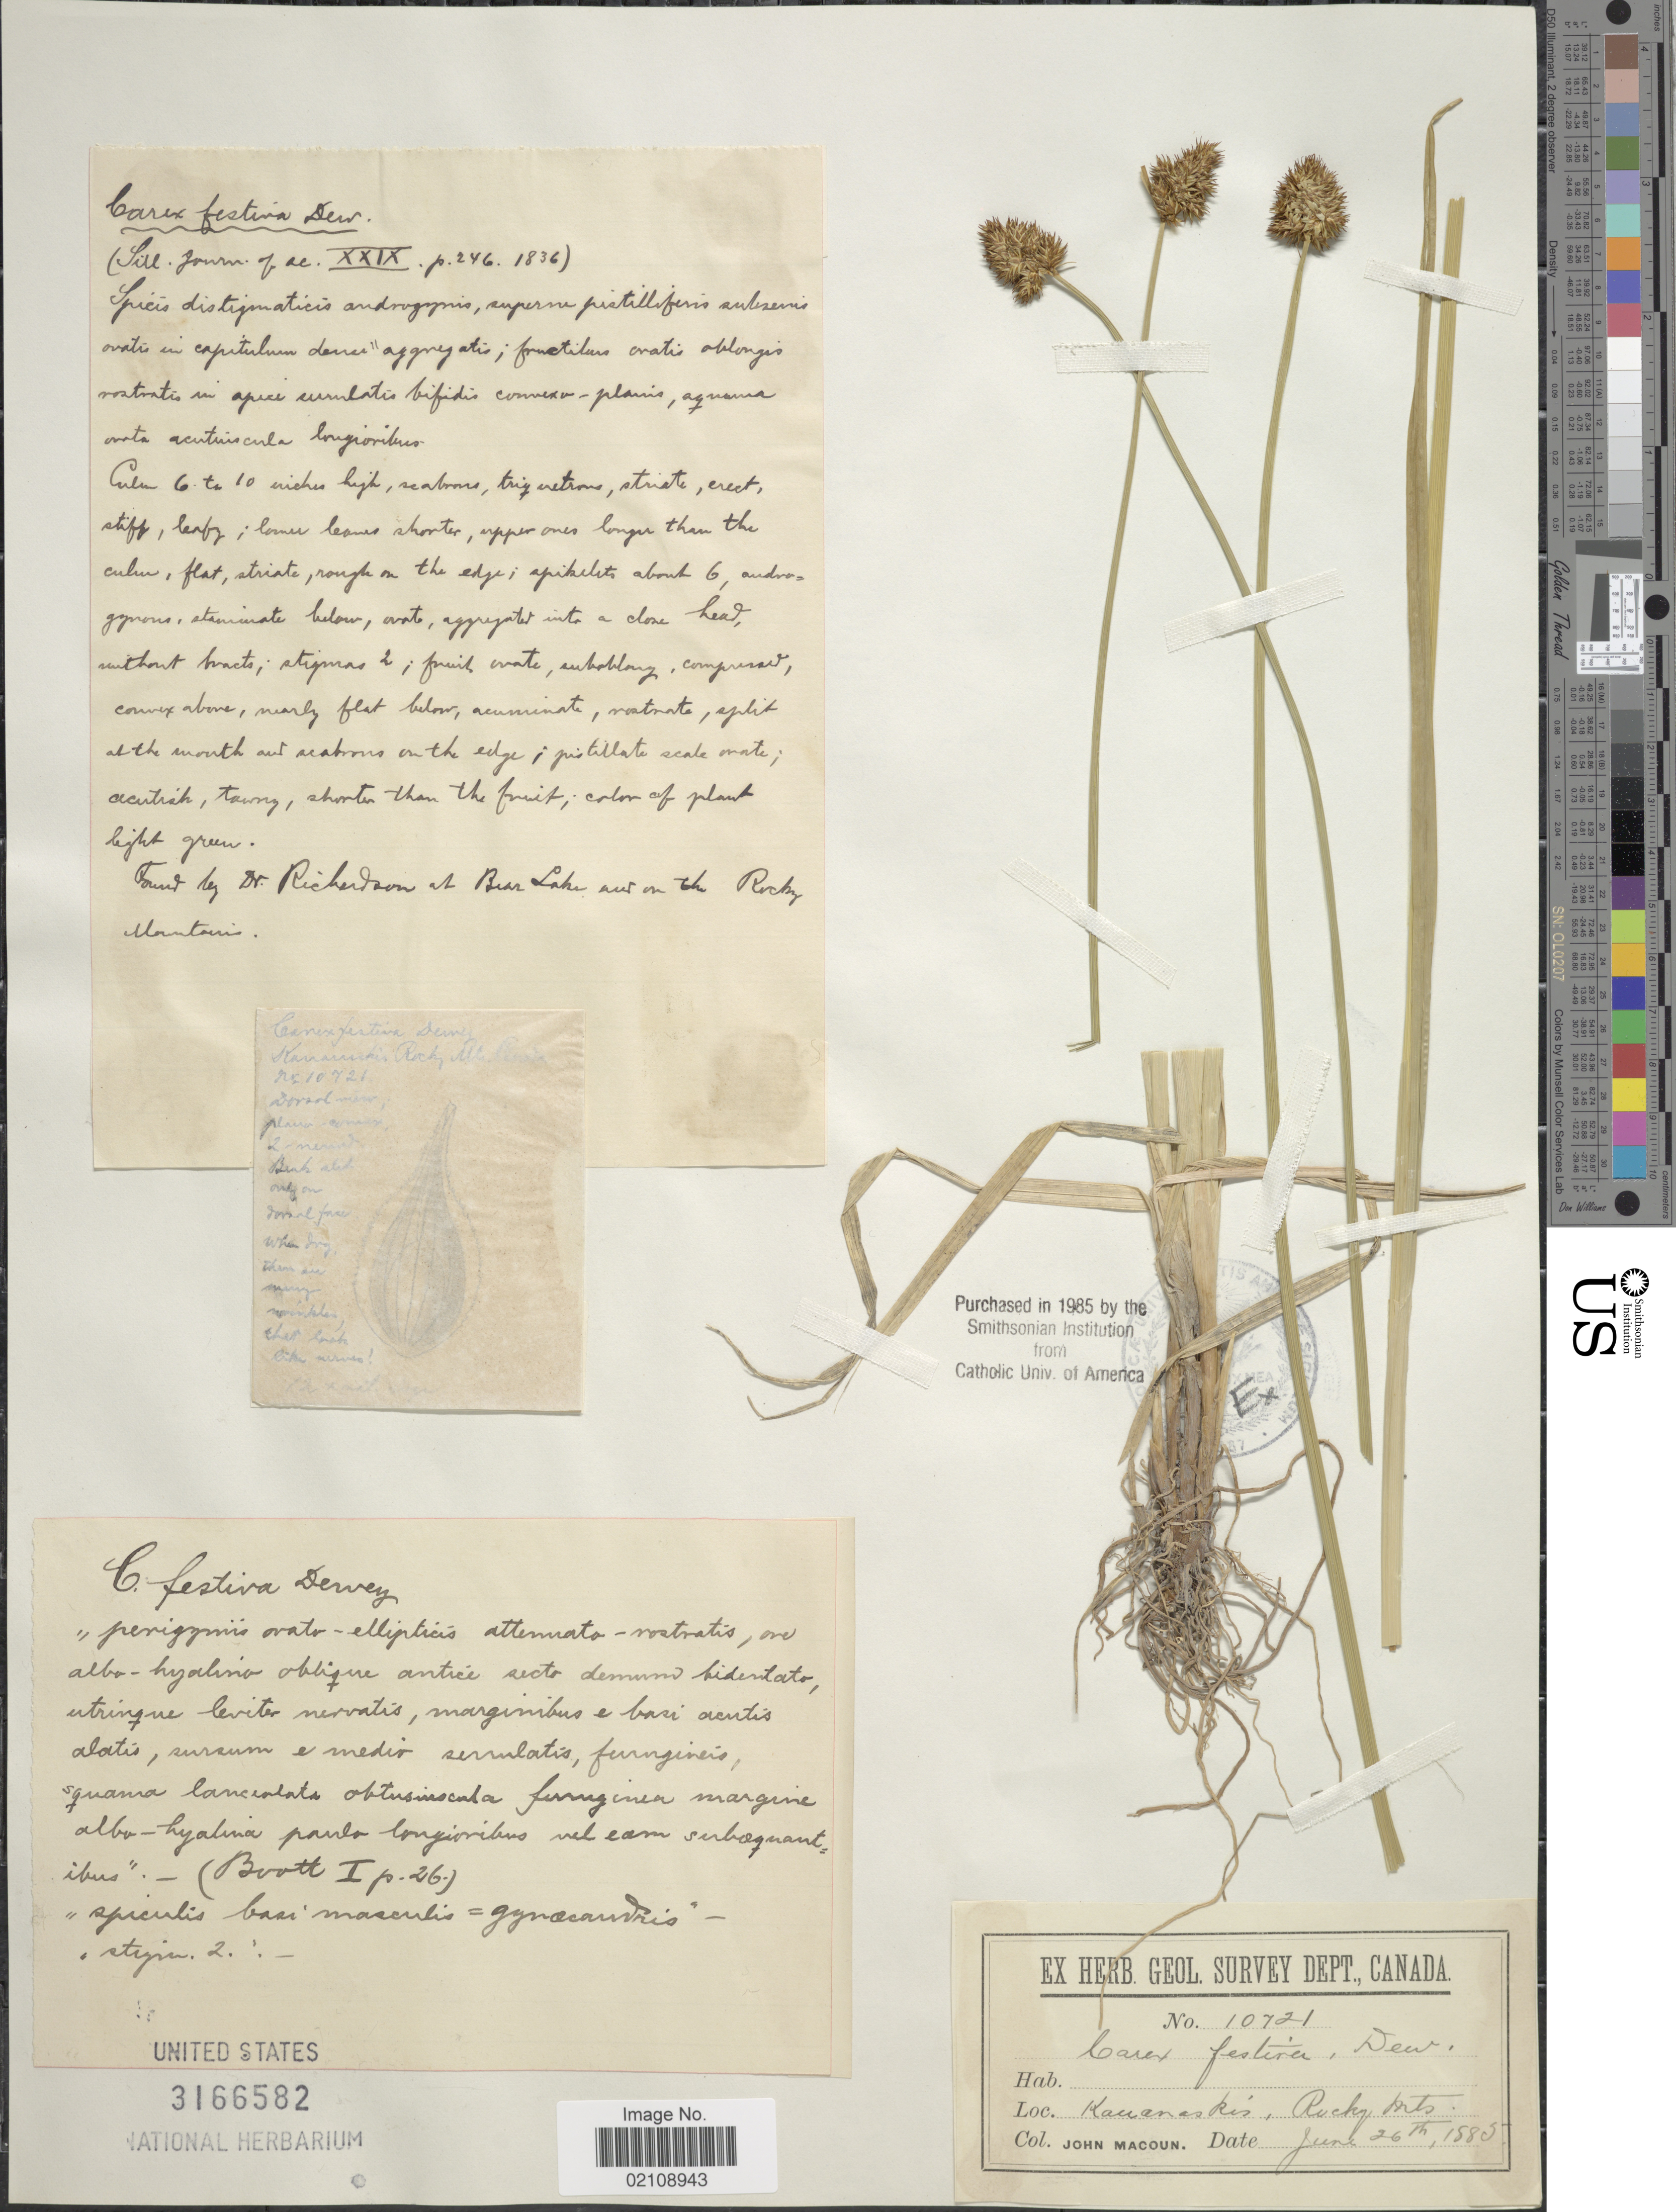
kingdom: Plantae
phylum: Tracheophyta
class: Liliopsida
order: Poales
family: Cyperaceae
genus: Carex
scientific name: Carex sp.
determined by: Strong, Mark T., (BOT), Smithsonian Institution - National Museum of Natural History (UNITED STATES)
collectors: J. Macoun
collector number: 10721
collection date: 1885-06-26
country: Canada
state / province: Alberta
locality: Kananaskis, Rocky Mts.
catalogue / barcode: US 3166582